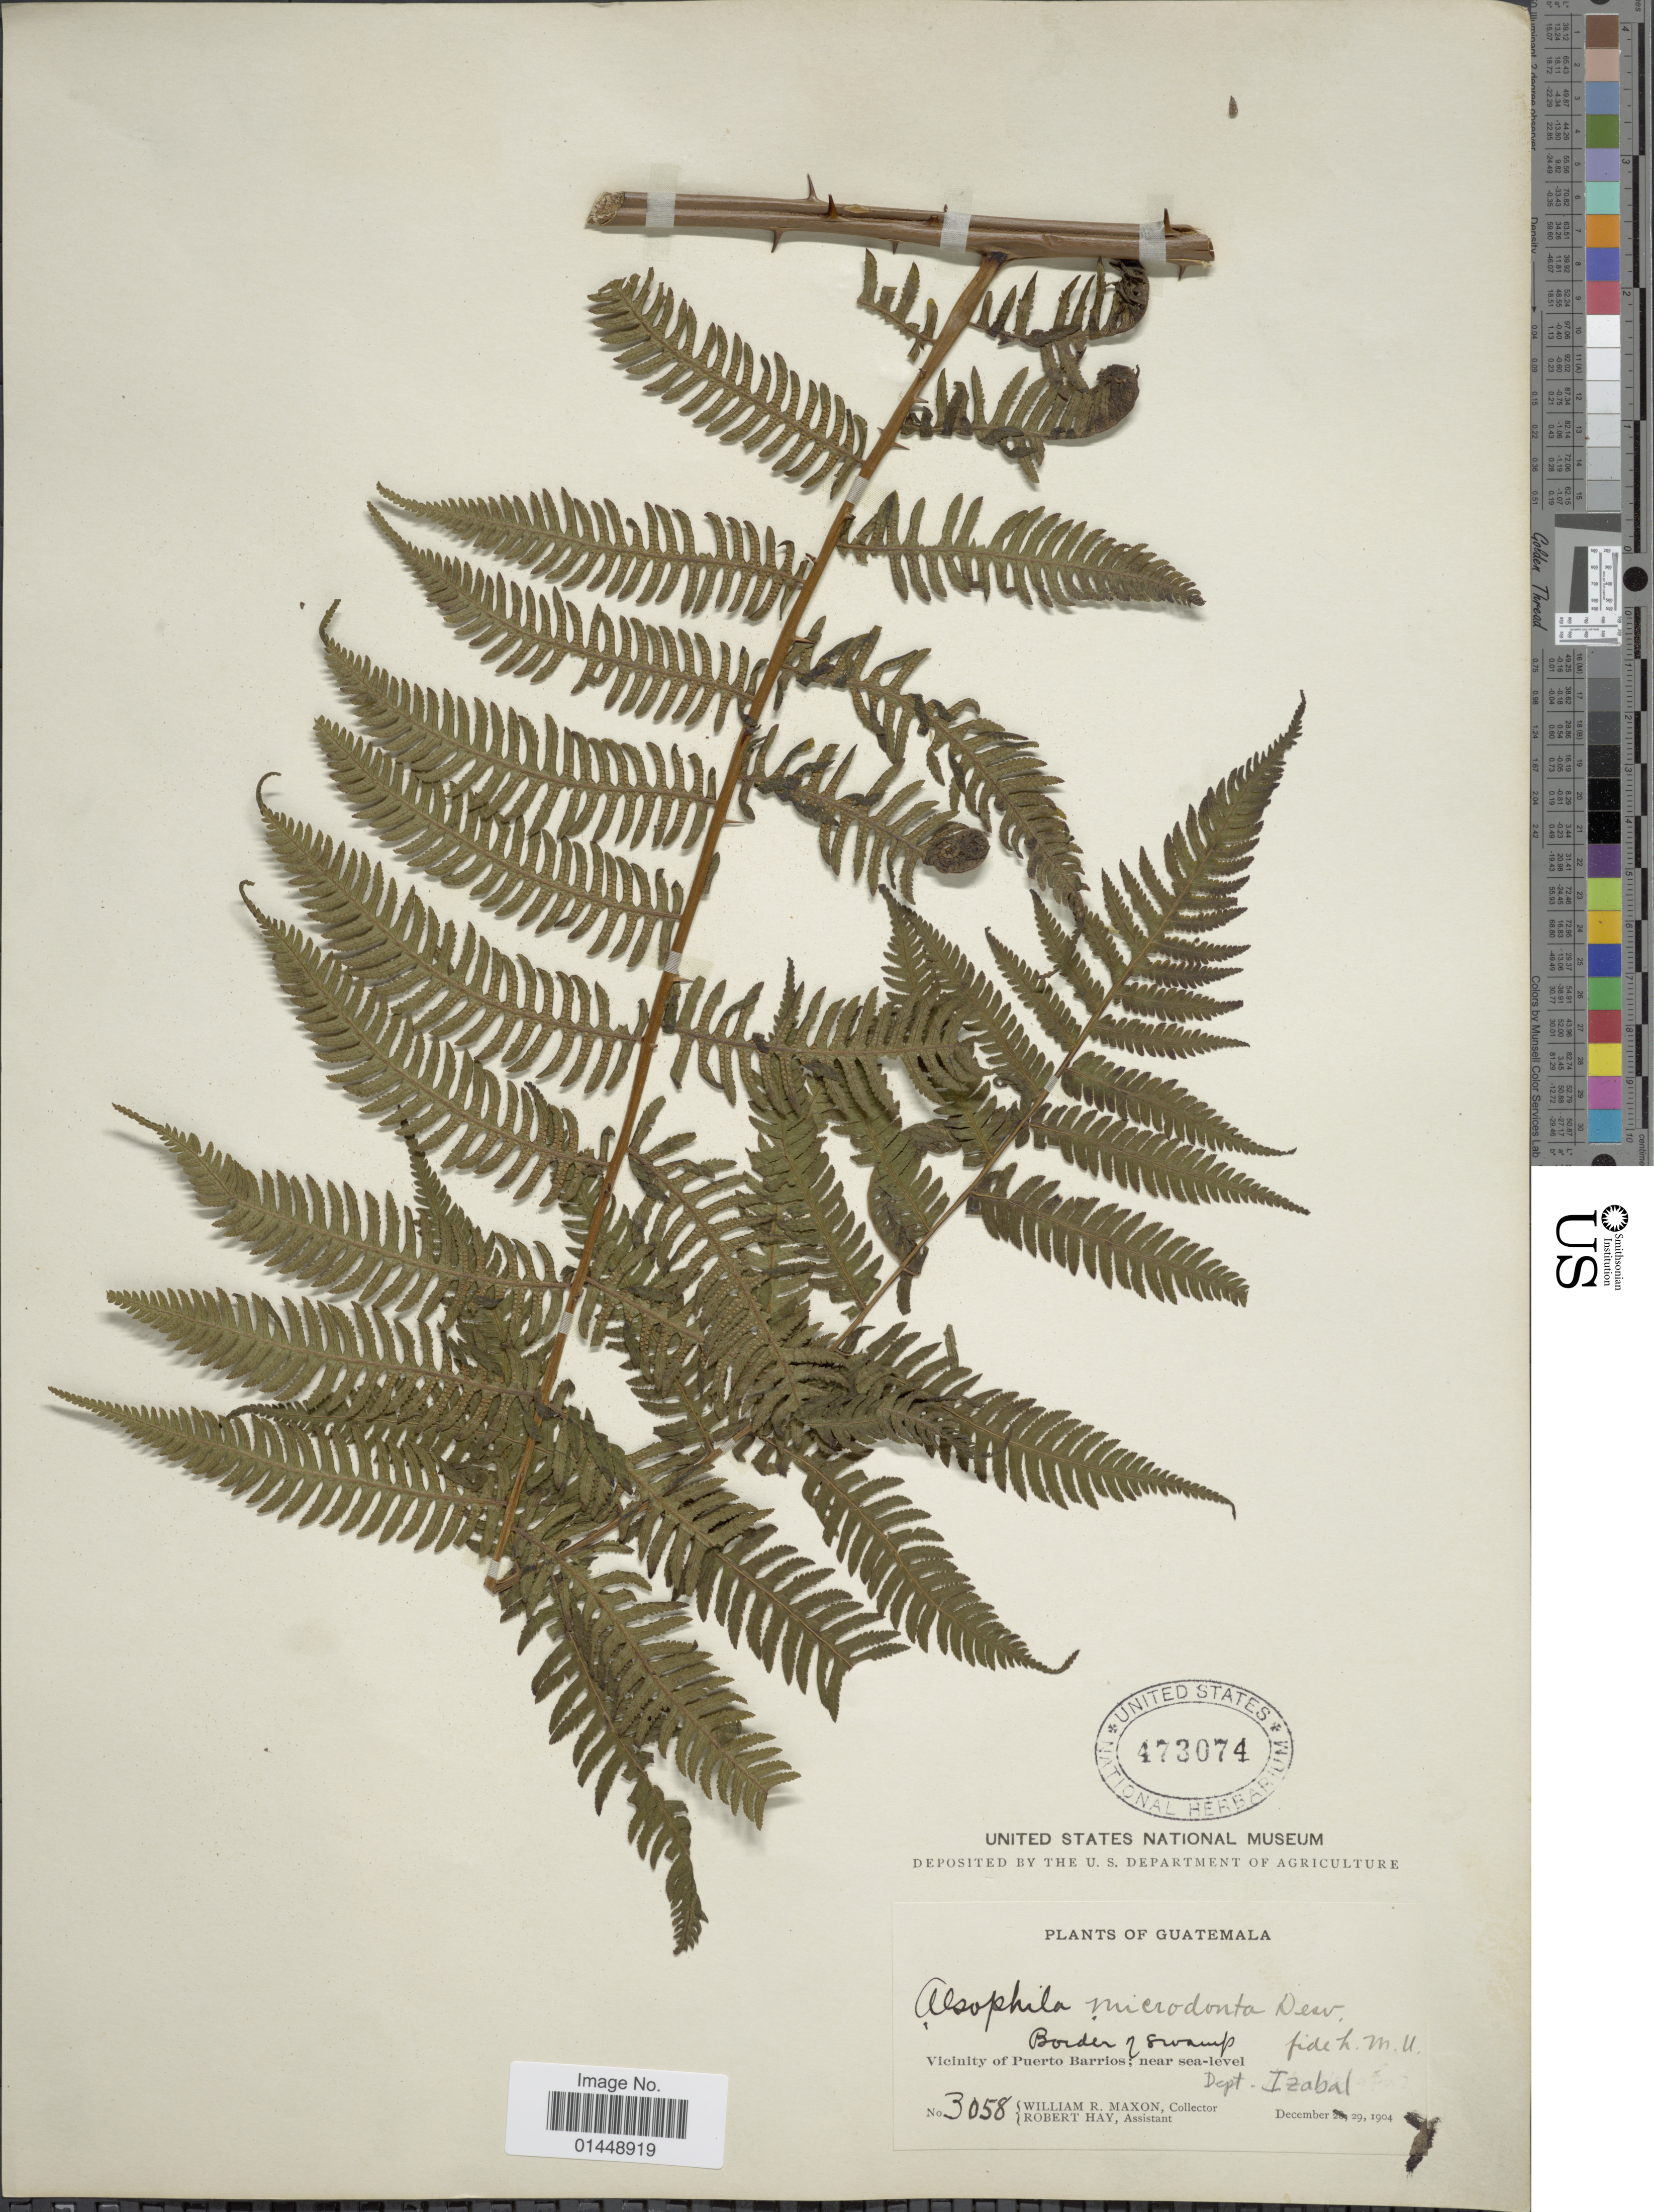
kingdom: Plantae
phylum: Tracheophyta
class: Polypodiopsida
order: Cyatheales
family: Cyatheaceae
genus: Cyathea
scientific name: Cyathea microdonta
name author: (Desv.) Domin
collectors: W. R. Maxon & R. Hay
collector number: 3058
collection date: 1904-12-29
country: Guatemala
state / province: Izabal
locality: Border of swamp. Vicinity of Puerto Barrios. Dept. Izabal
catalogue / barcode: US 473074